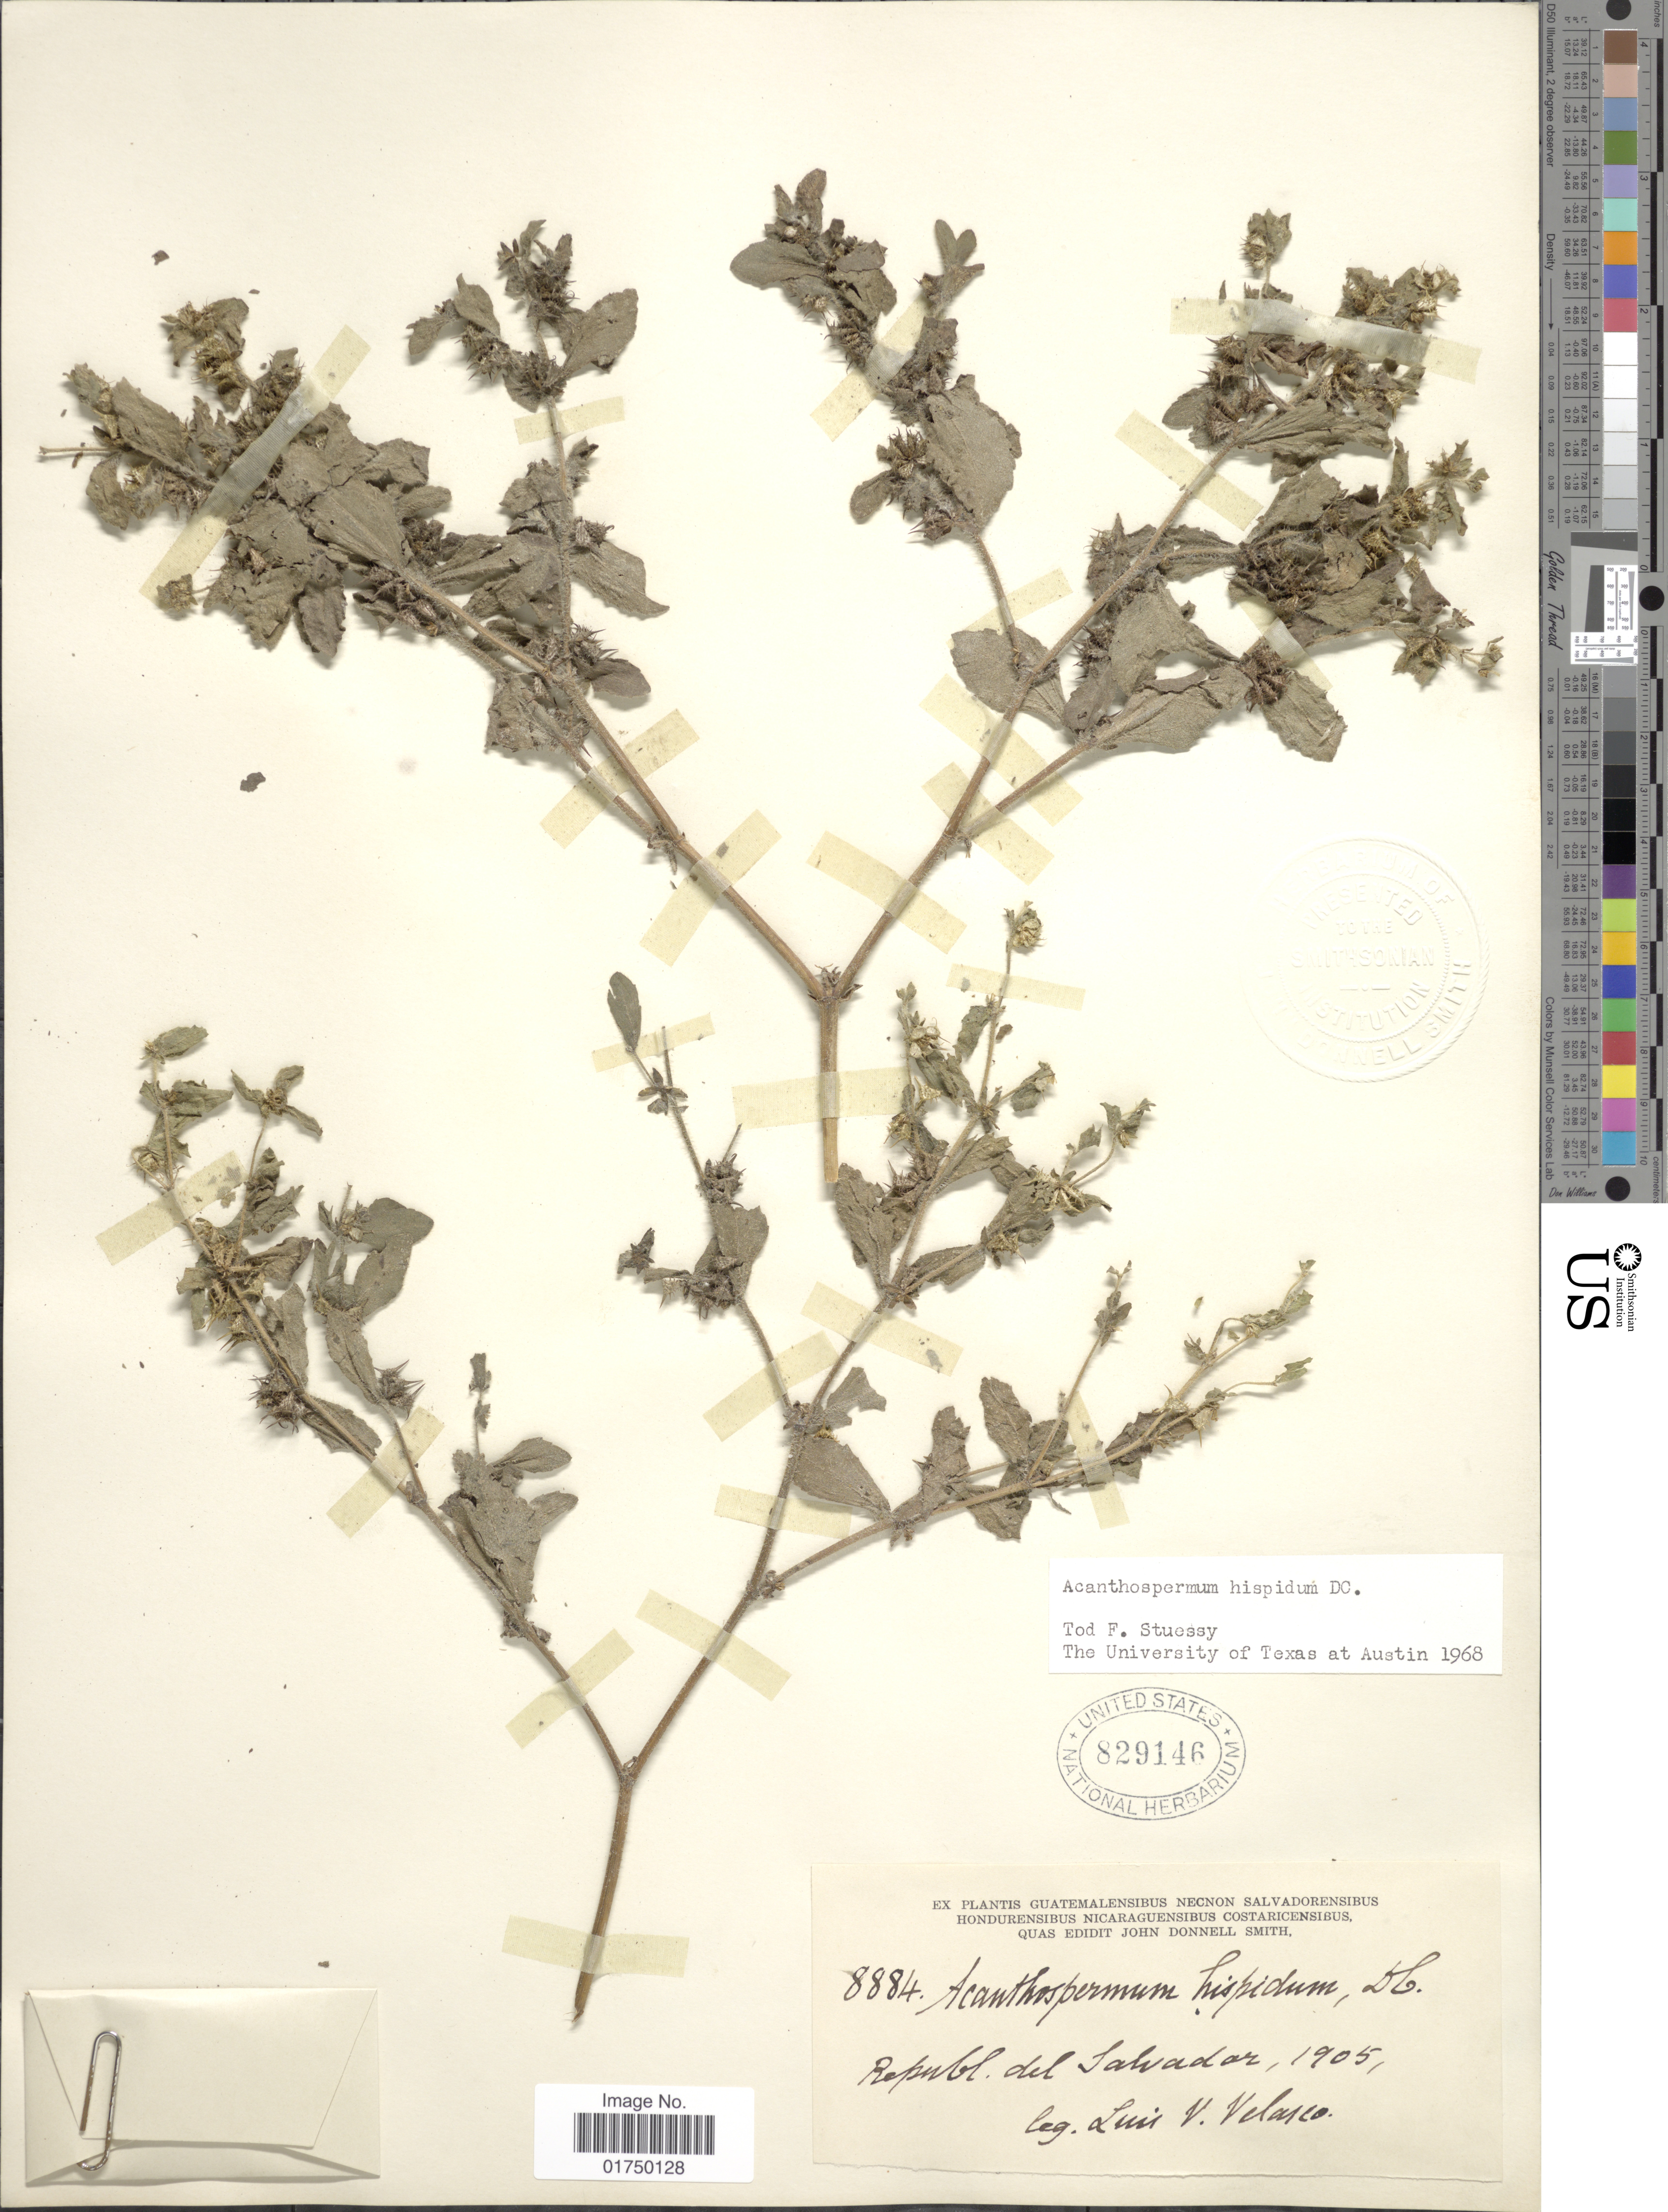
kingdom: Plantae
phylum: Tracheophyta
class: Magnoliopsida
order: Asterales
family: Asteraceae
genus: Acanthospermum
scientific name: Acanthospermum hispidum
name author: DC.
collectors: L. Velasco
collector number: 8884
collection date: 1905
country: El Salvador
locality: Republ. del Salvador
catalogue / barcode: US 829146